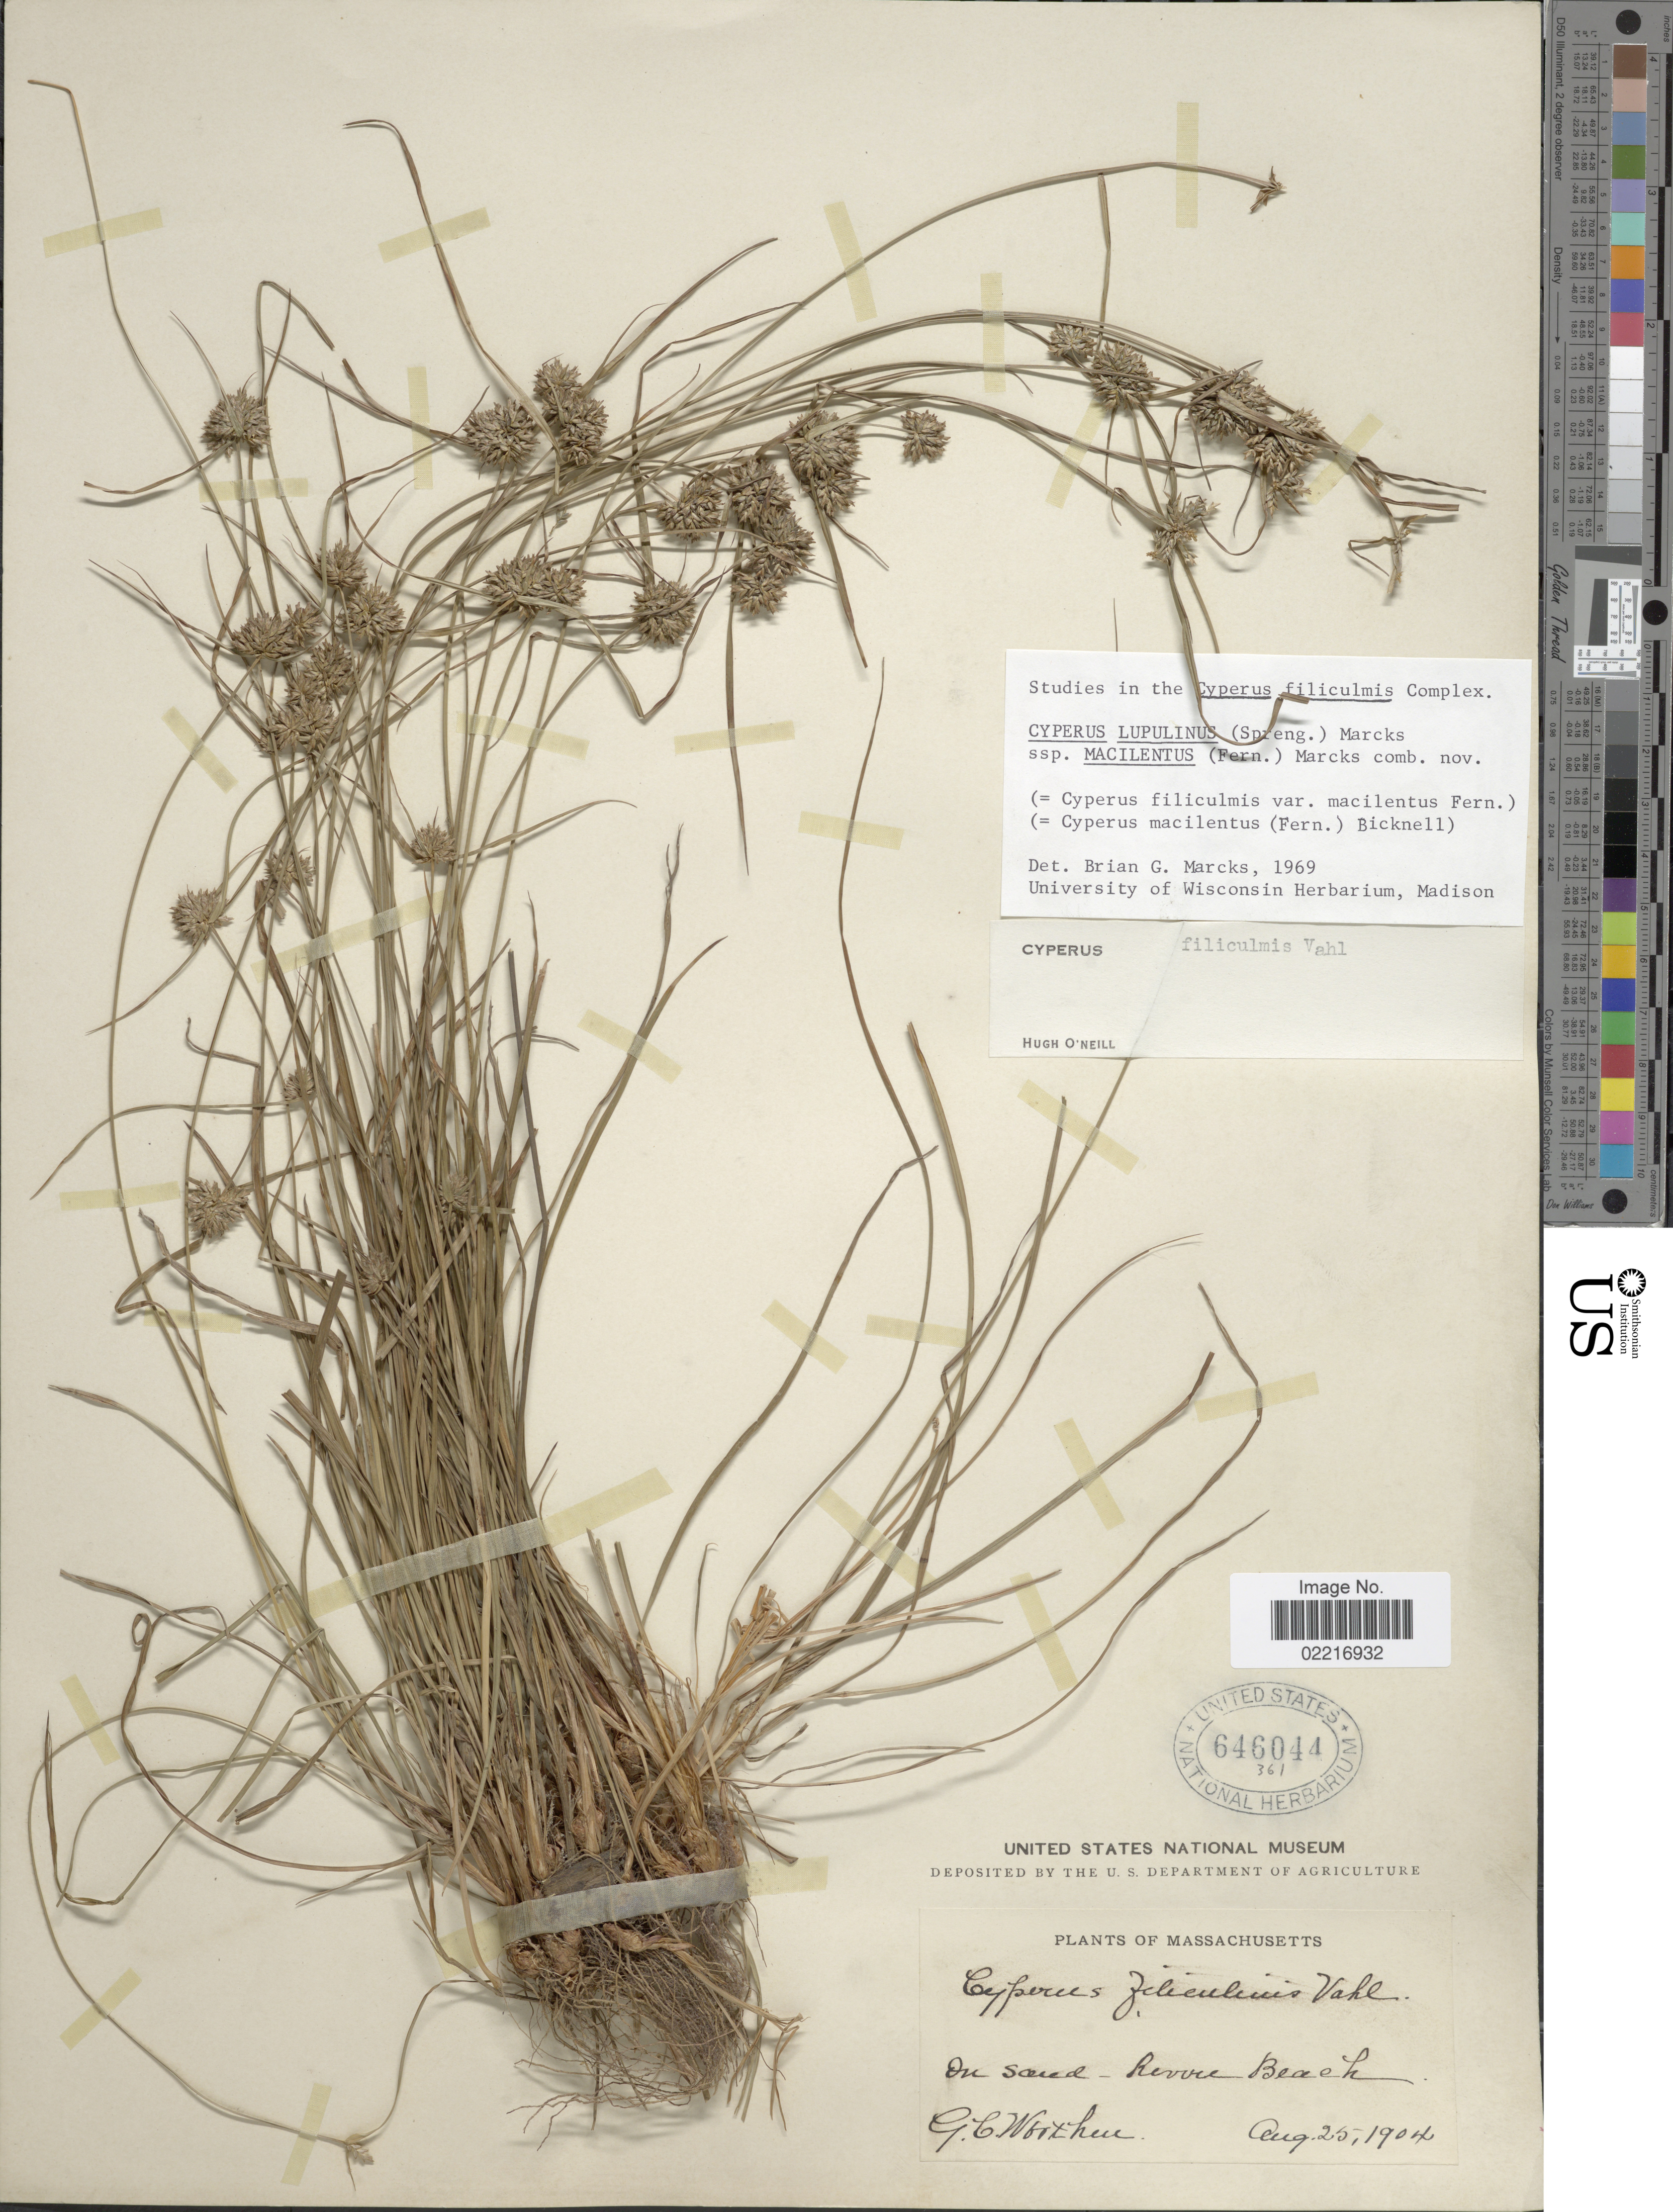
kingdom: Plantae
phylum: Tracheophyta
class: Liliopsida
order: Poales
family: Cyperaceae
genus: Cyperus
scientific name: Cyperus lupulinus subsp. macilentus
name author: (Fernald) Marcks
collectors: G. Worthen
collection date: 1904-08-25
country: United States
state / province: Massachusetts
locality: Revere Beach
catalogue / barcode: US 646044